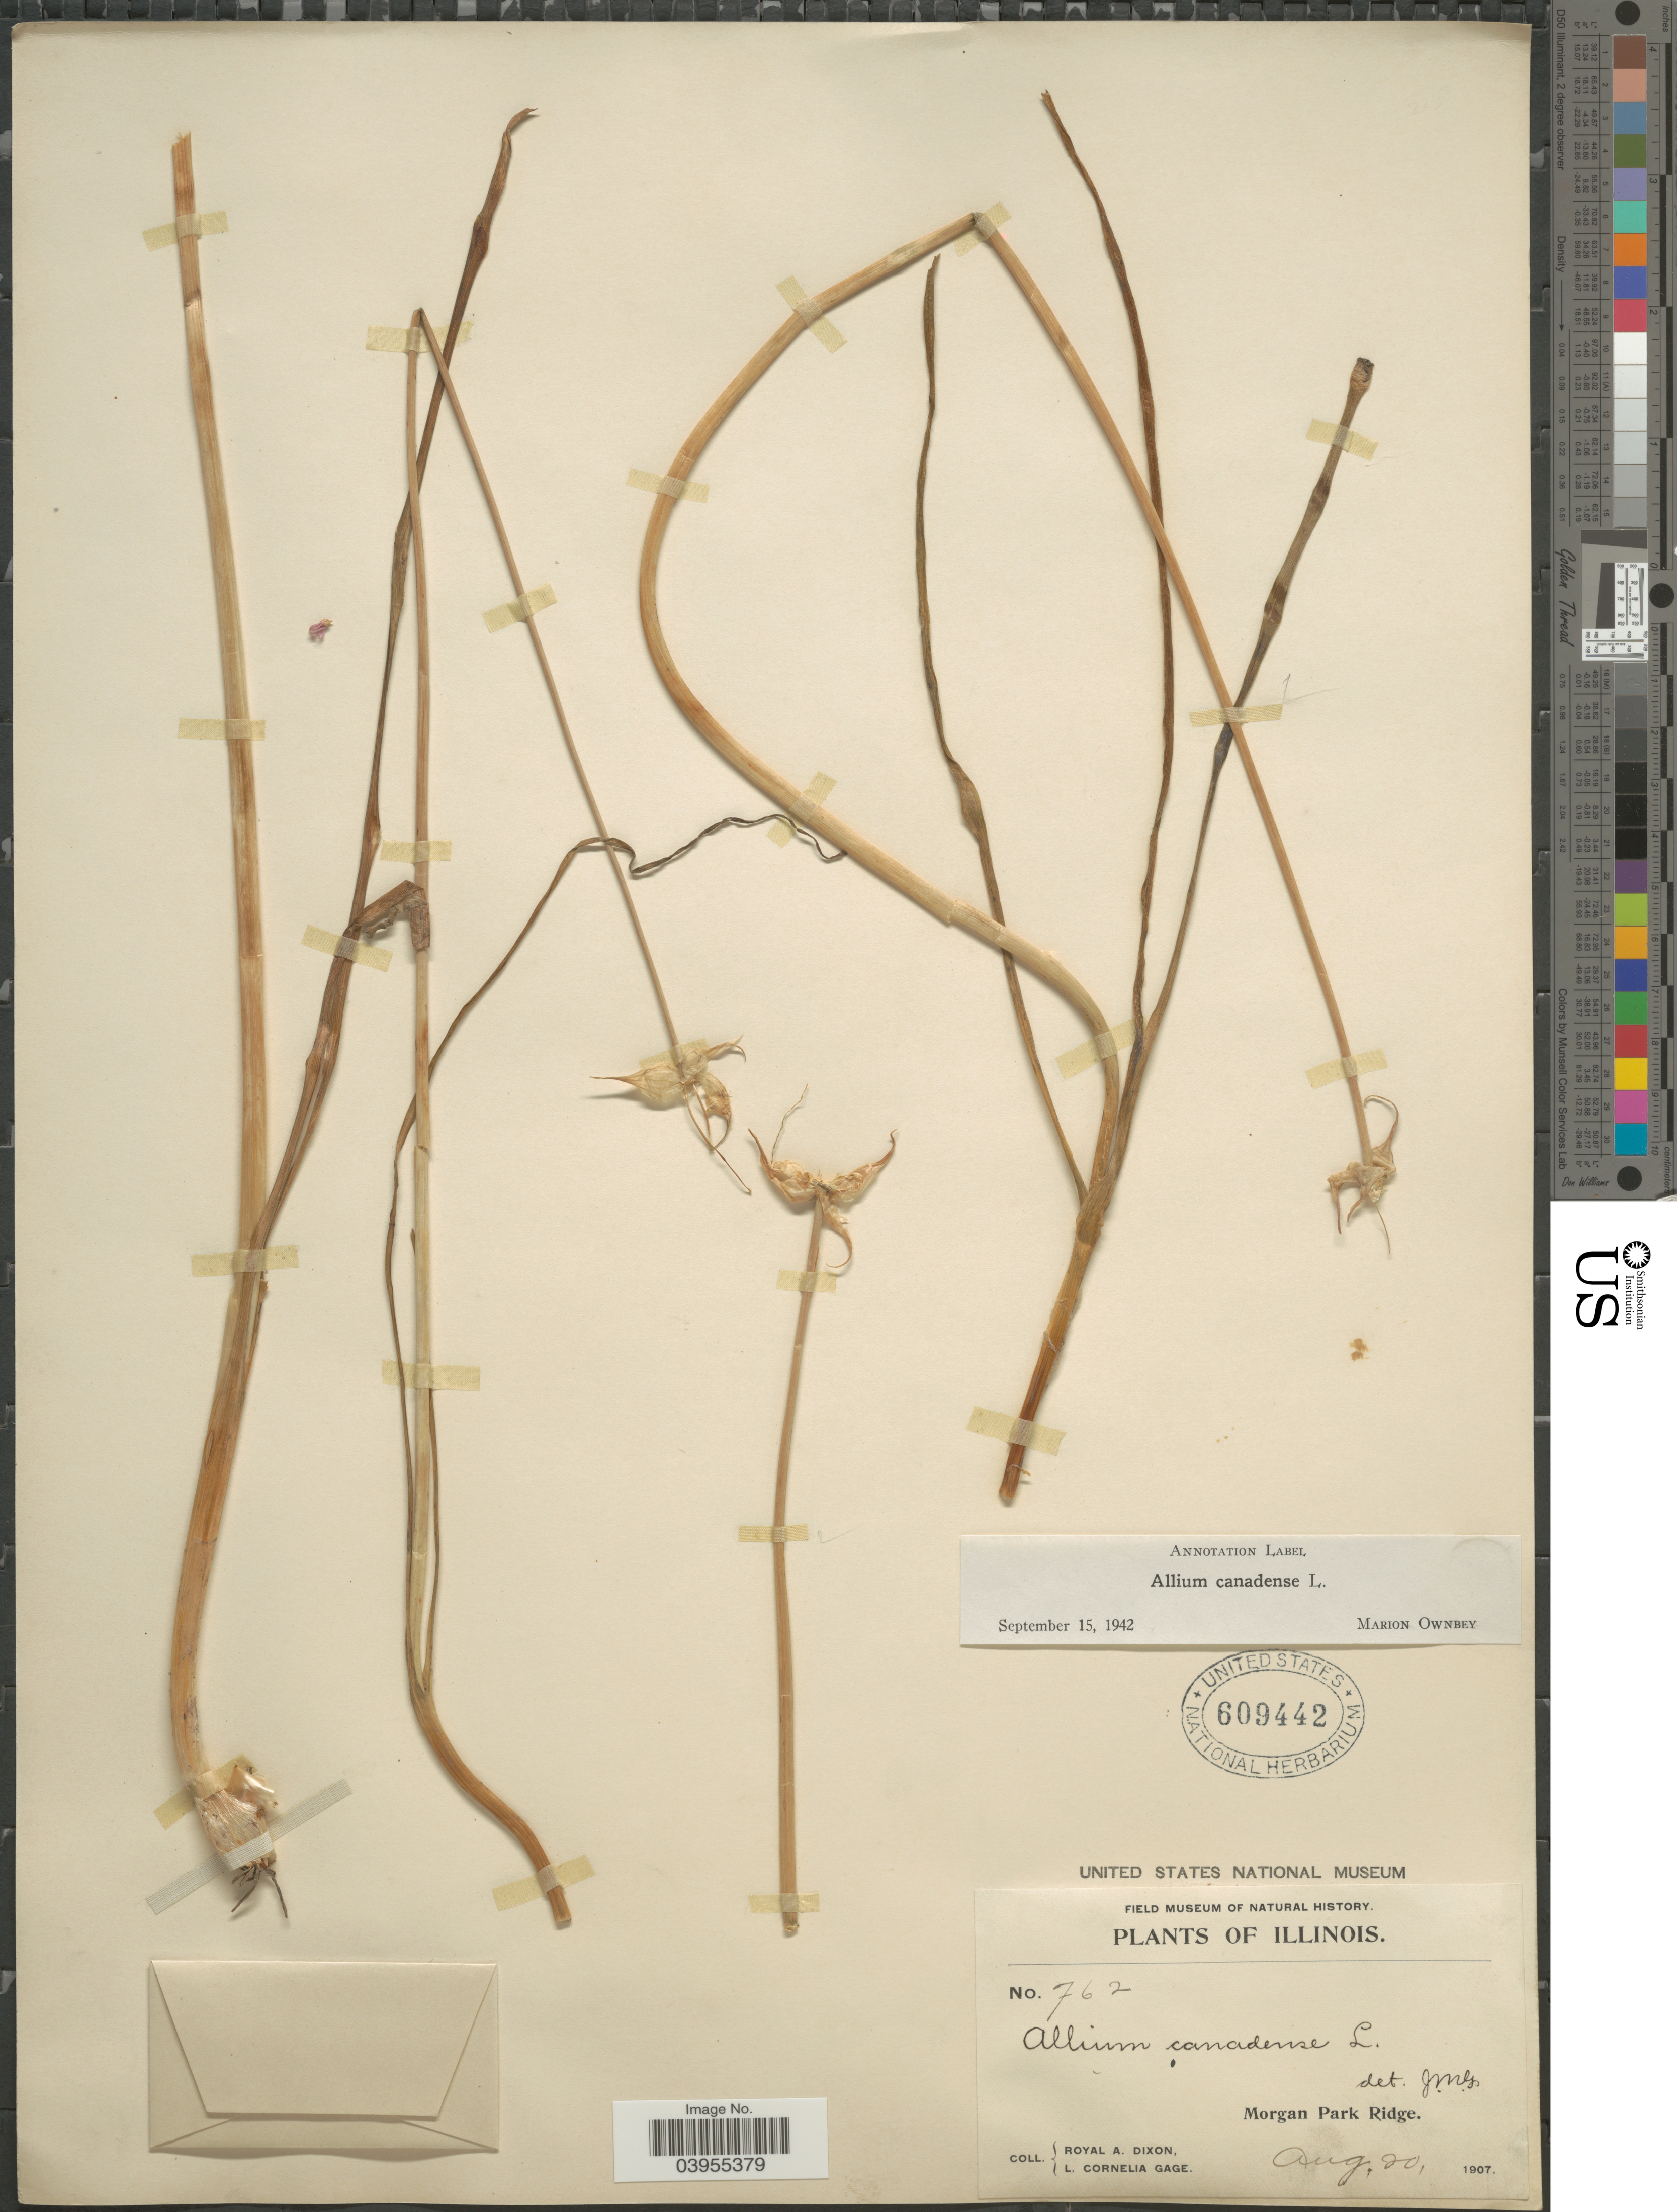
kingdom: Plantae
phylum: Tracheophyta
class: Liliopsida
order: Asparagales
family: Amaryllidaceae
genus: Allium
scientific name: Allium canadense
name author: L.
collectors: R. A. Dixon & L. Gage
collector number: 762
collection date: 1907-08-20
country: United States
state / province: Illinois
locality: Morgan Park Ridge.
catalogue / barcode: US 609442